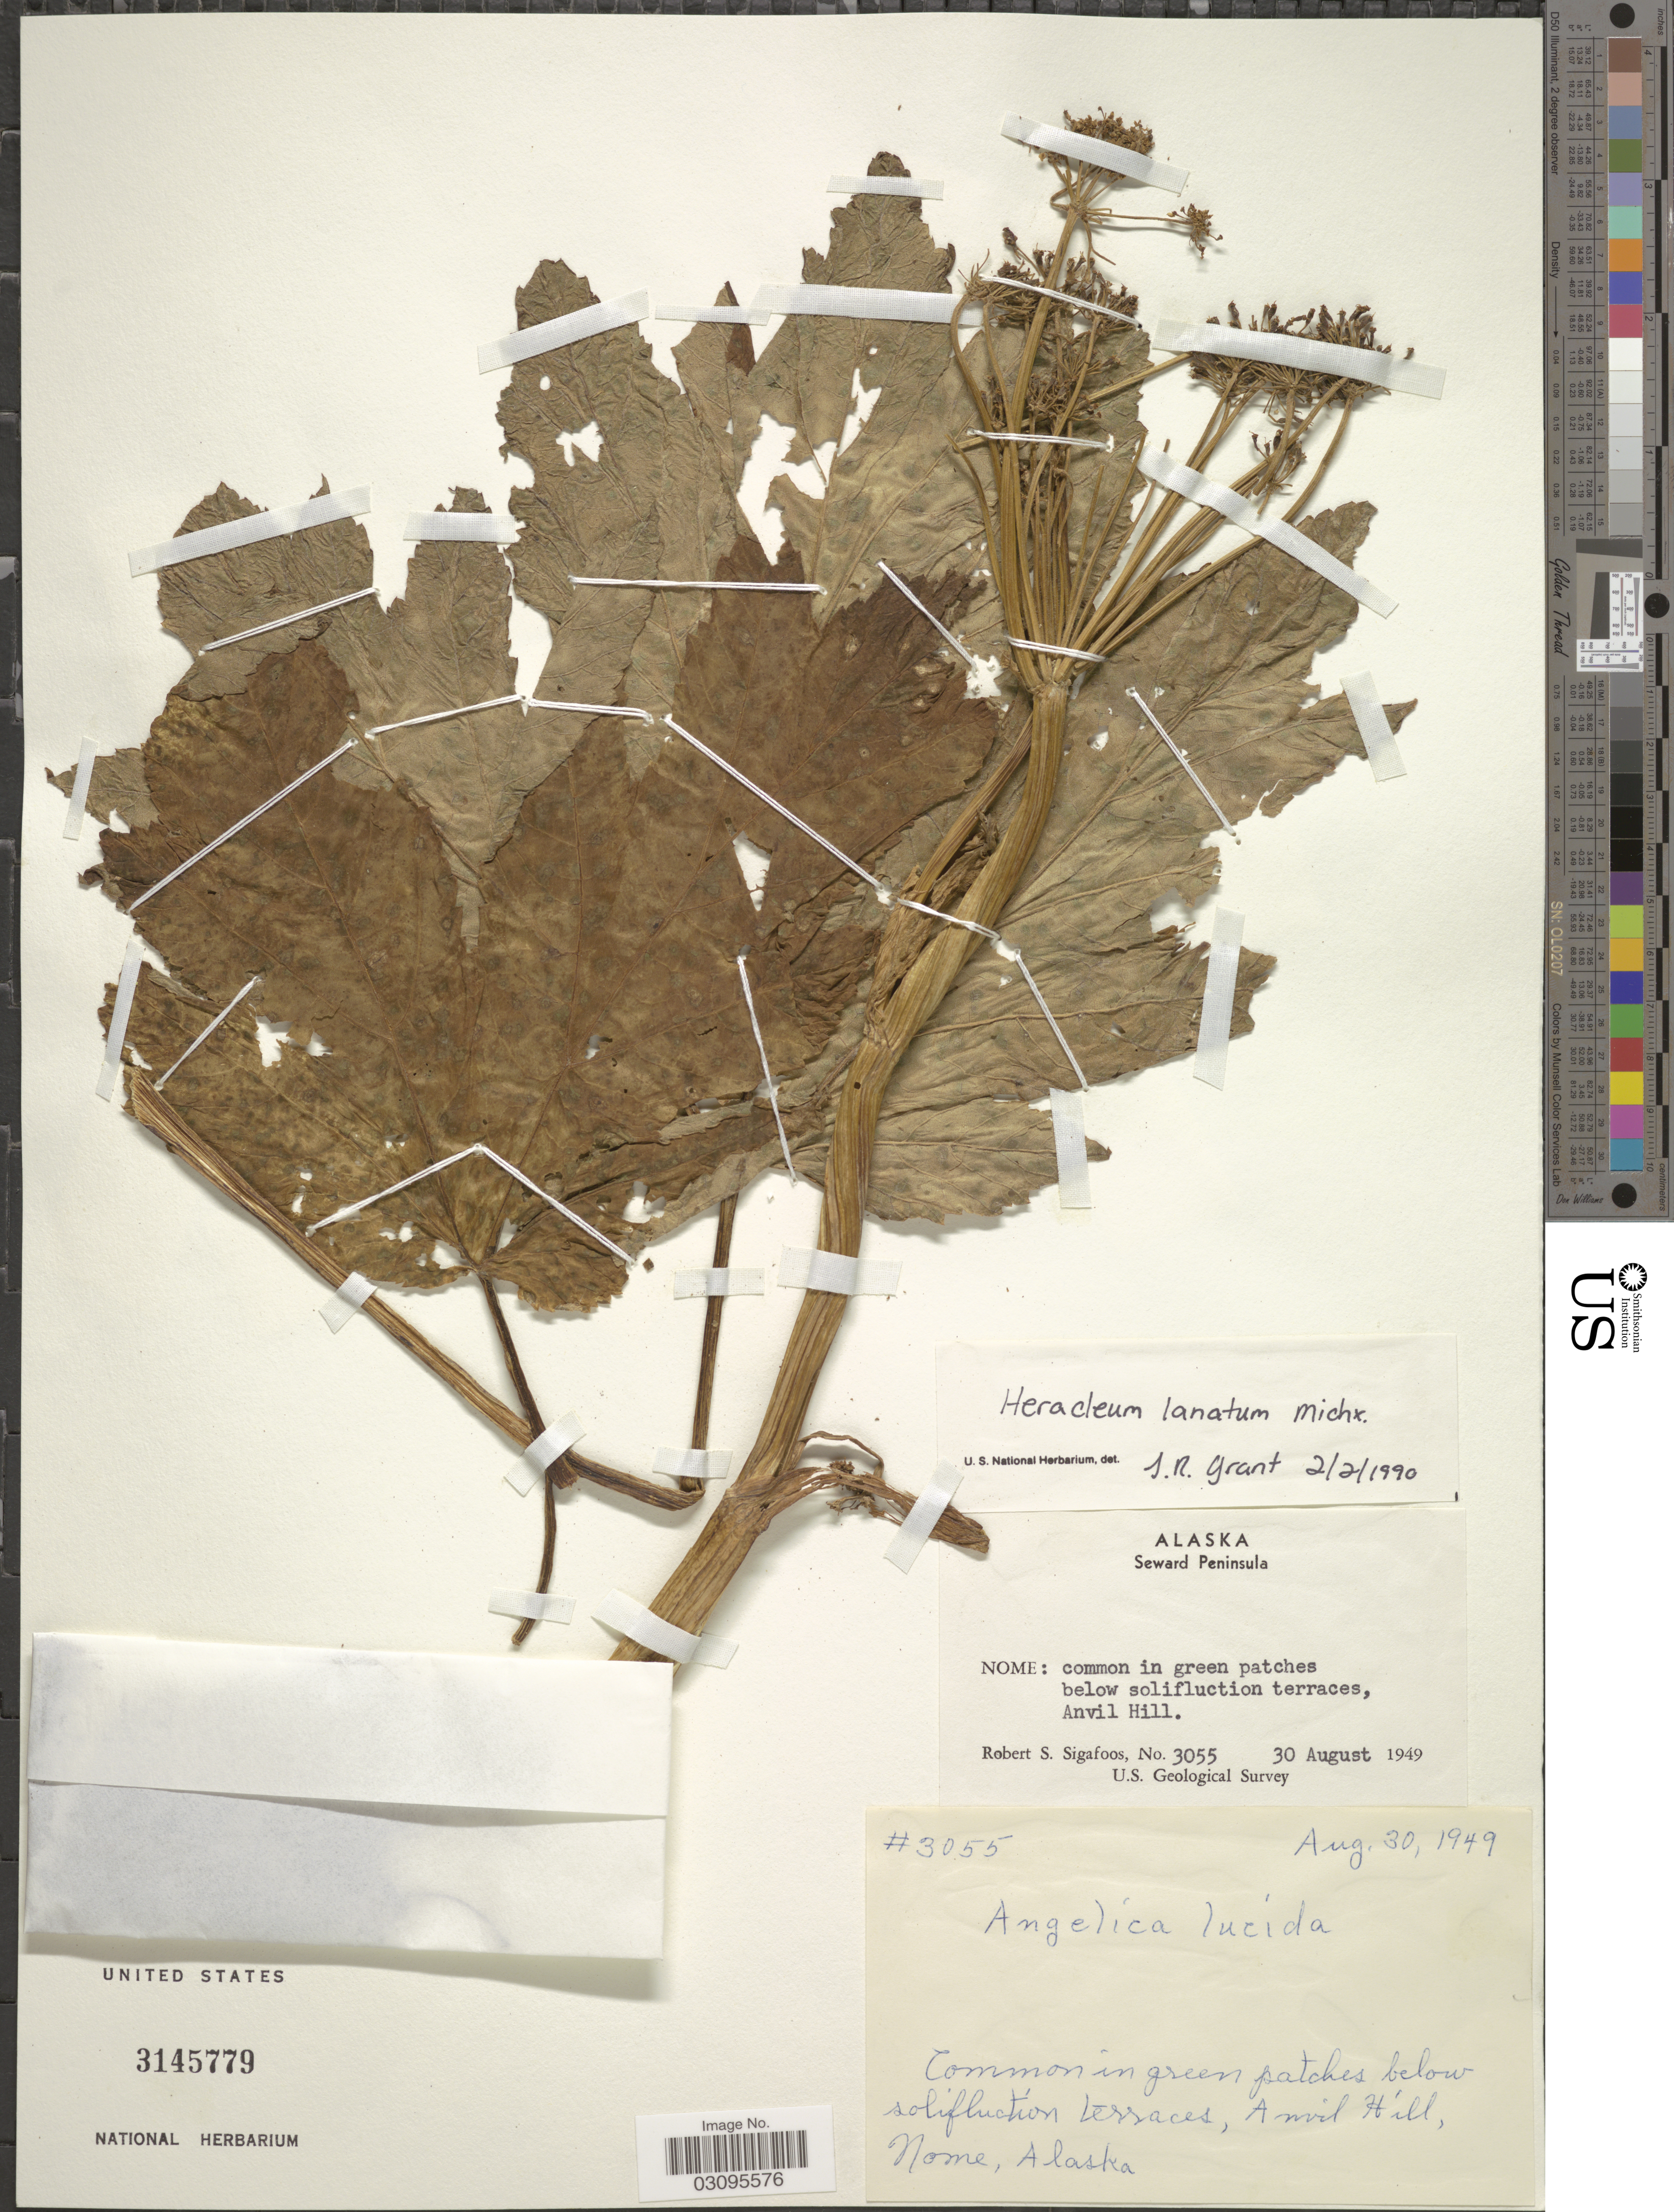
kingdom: Plantae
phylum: Tracheophyta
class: Magnoliopsida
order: Apiales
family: Apiaceae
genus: Heracleum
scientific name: Heracleum lanatum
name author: Michx.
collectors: R. Sigafoos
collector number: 3055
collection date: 1949-08-30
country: United States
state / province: Alaska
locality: Seward Peninsula, Nome, Anvil Hill.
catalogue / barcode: US 3145779